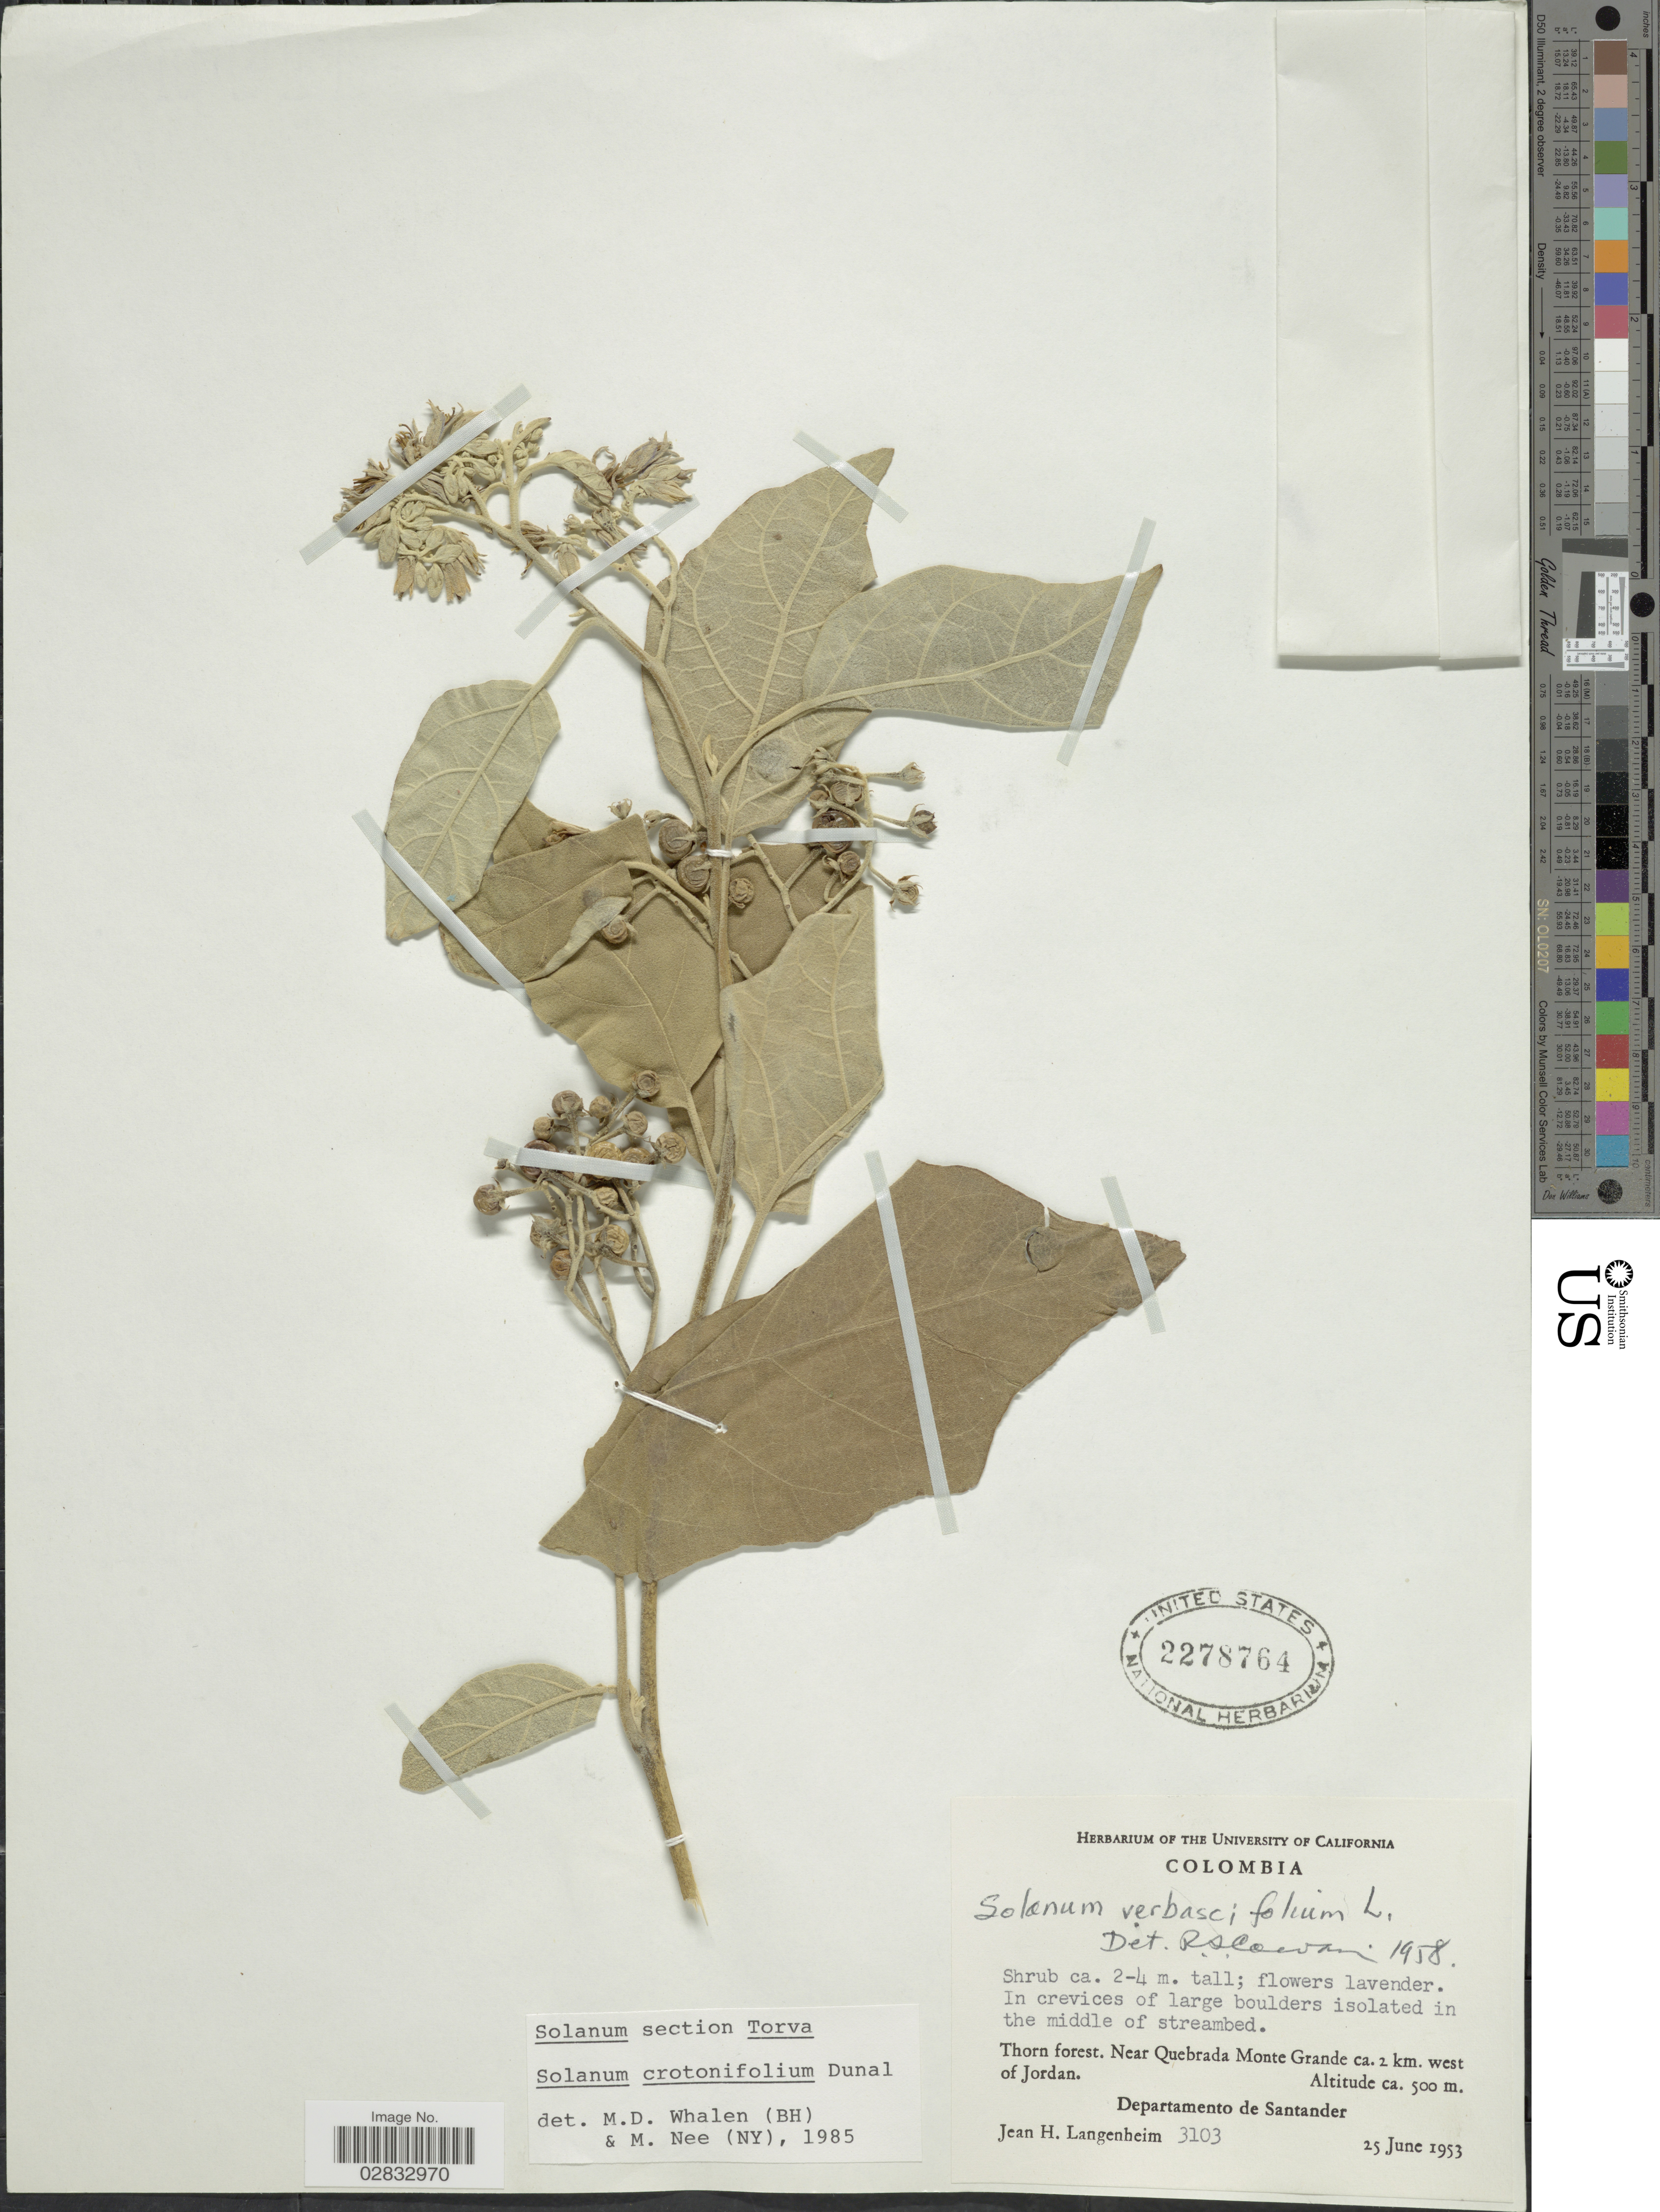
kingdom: Plantae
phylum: Tracheophyta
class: Magnoliopsida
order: Solanales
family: Solanaceae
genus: Solanum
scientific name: Solanum crotonifolium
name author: Dunal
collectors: J. H. Langenheim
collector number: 3103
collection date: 1953-06-25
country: Colombia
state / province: Santander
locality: Thorn forest. Near Quebrada Monte Grande ca. 2 km. west of Jordan. Departamento de Santander.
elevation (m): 500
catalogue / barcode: US 2278764